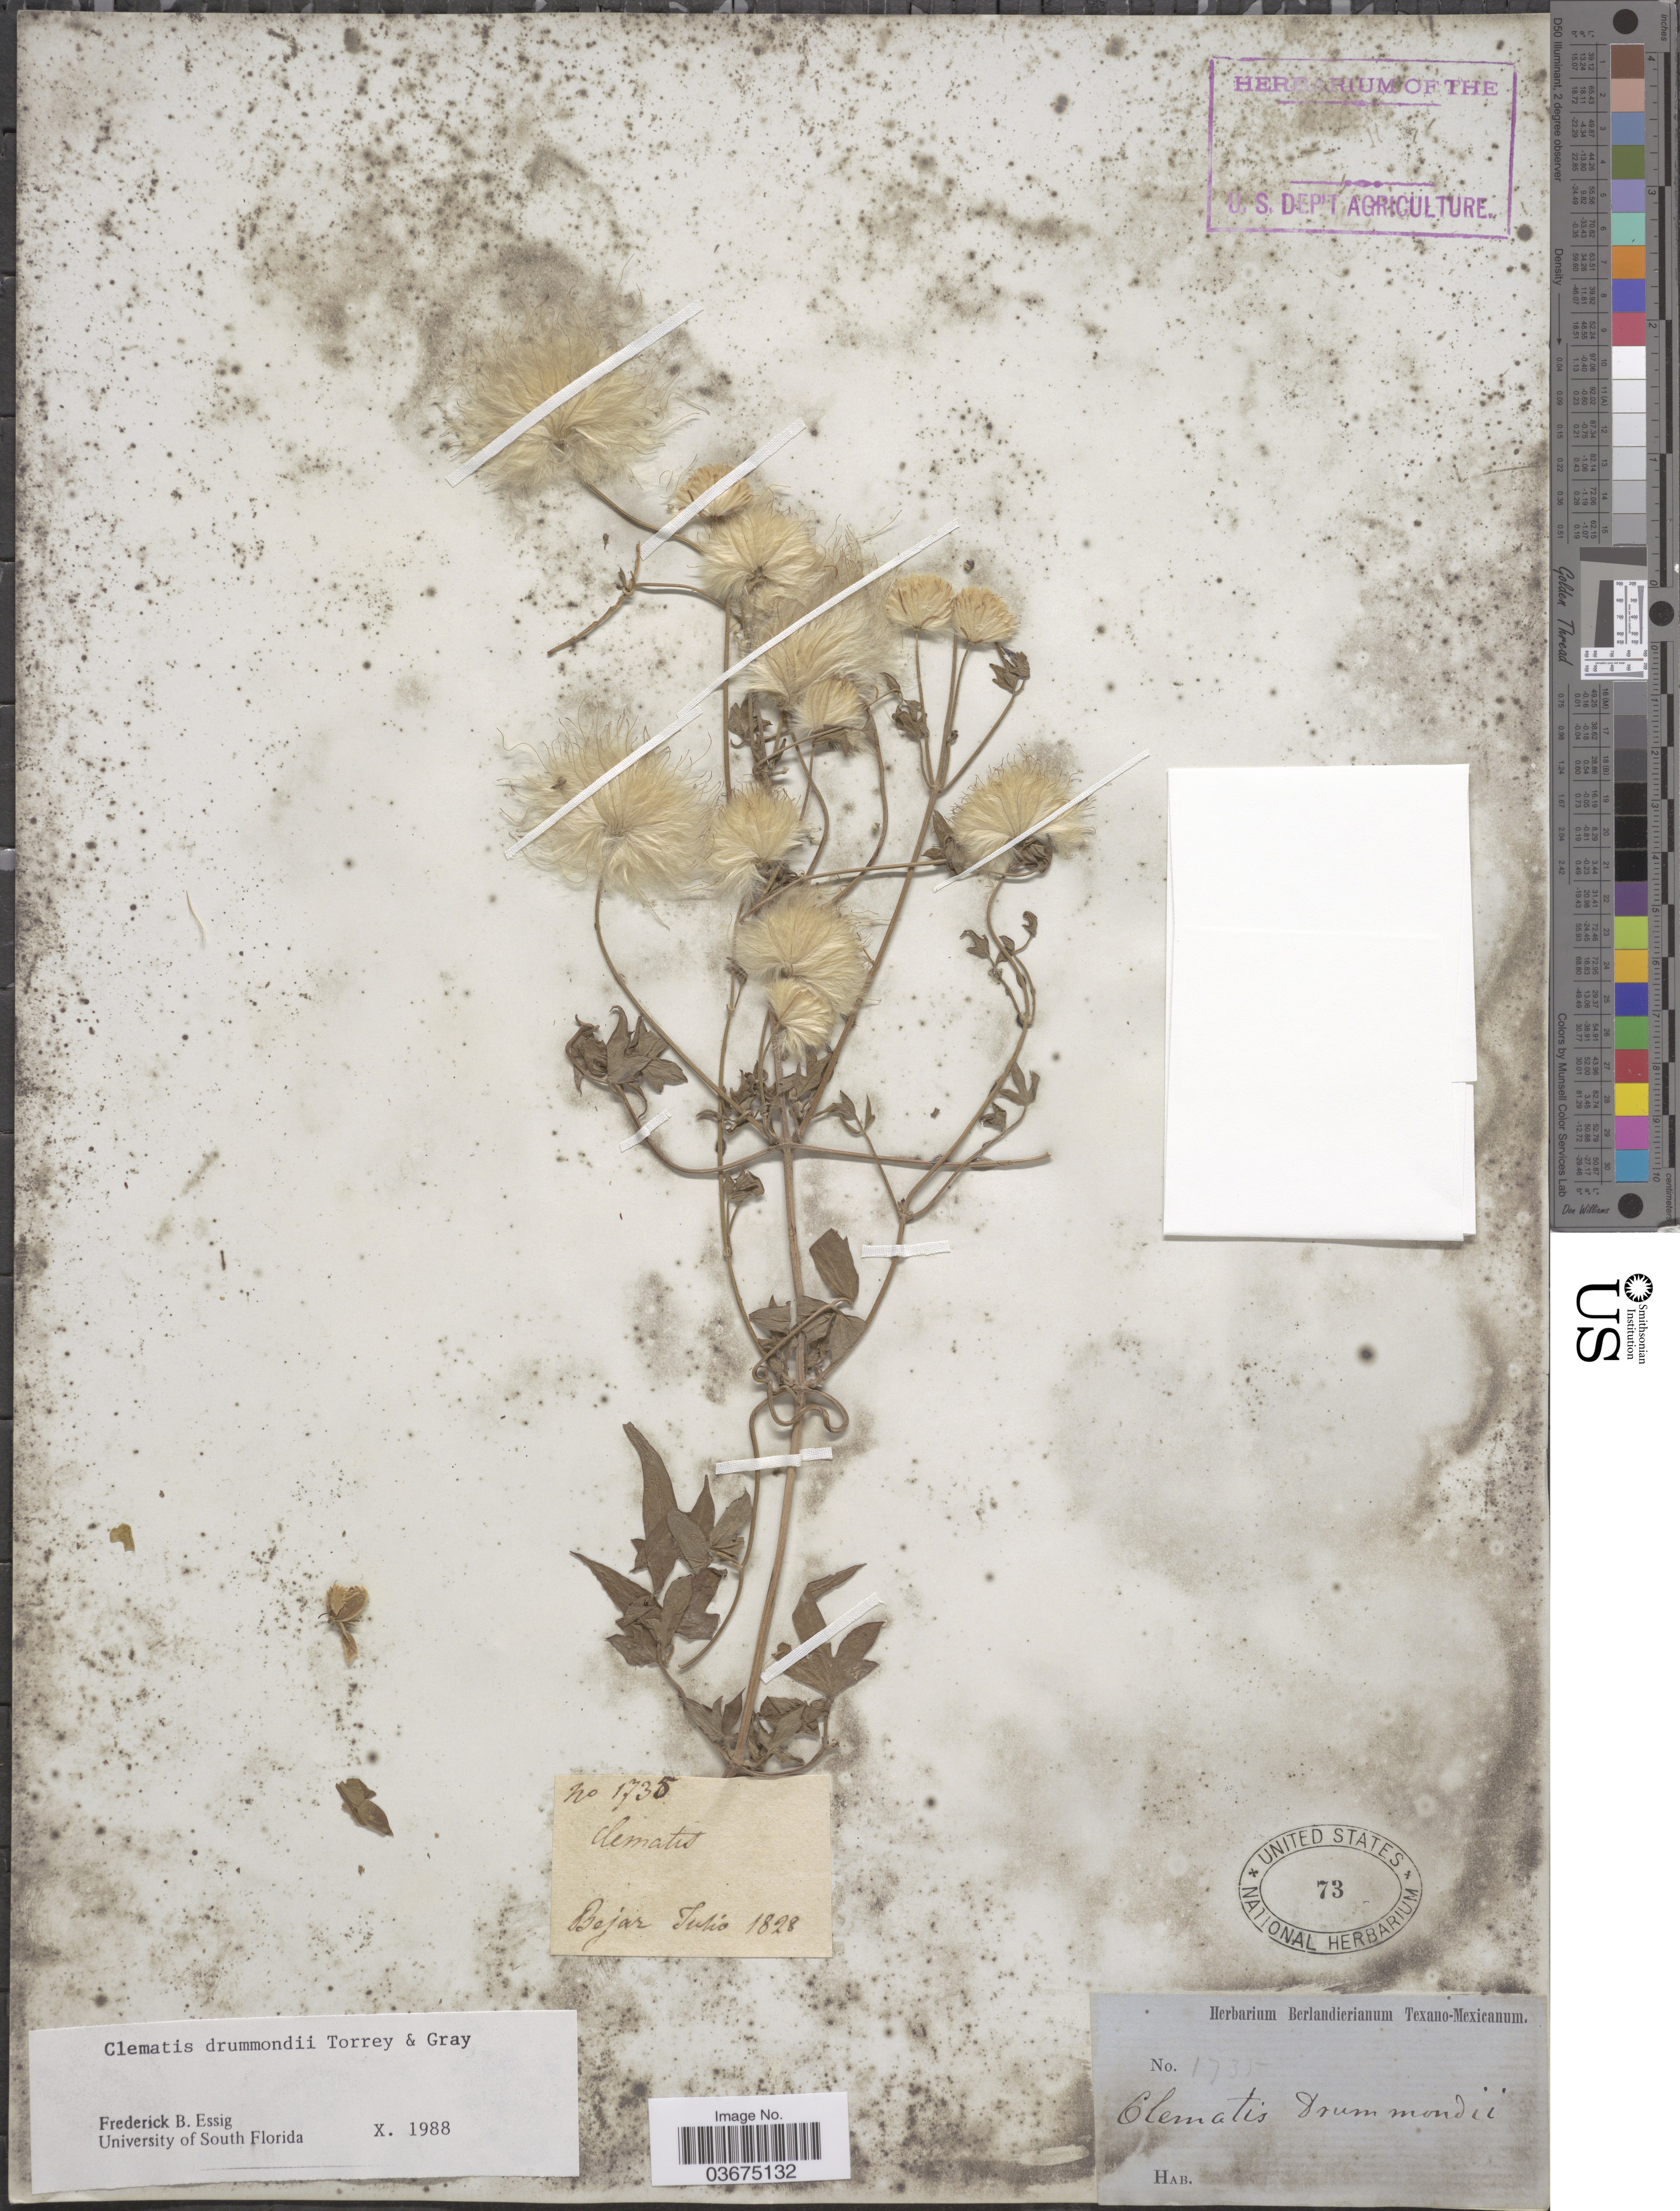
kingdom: Plantae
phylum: Tracheophyta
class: Magnoliopsida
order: Ranunculales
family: Ranunculaceae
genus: Clematis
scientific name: Clematis drummondii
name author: Torr. & A. Gray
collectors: ex Herb. Berlandierianum Texano-Mexicanum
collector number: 1735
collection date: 1828-07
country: Spain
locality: Bejar.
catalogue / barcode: US 73